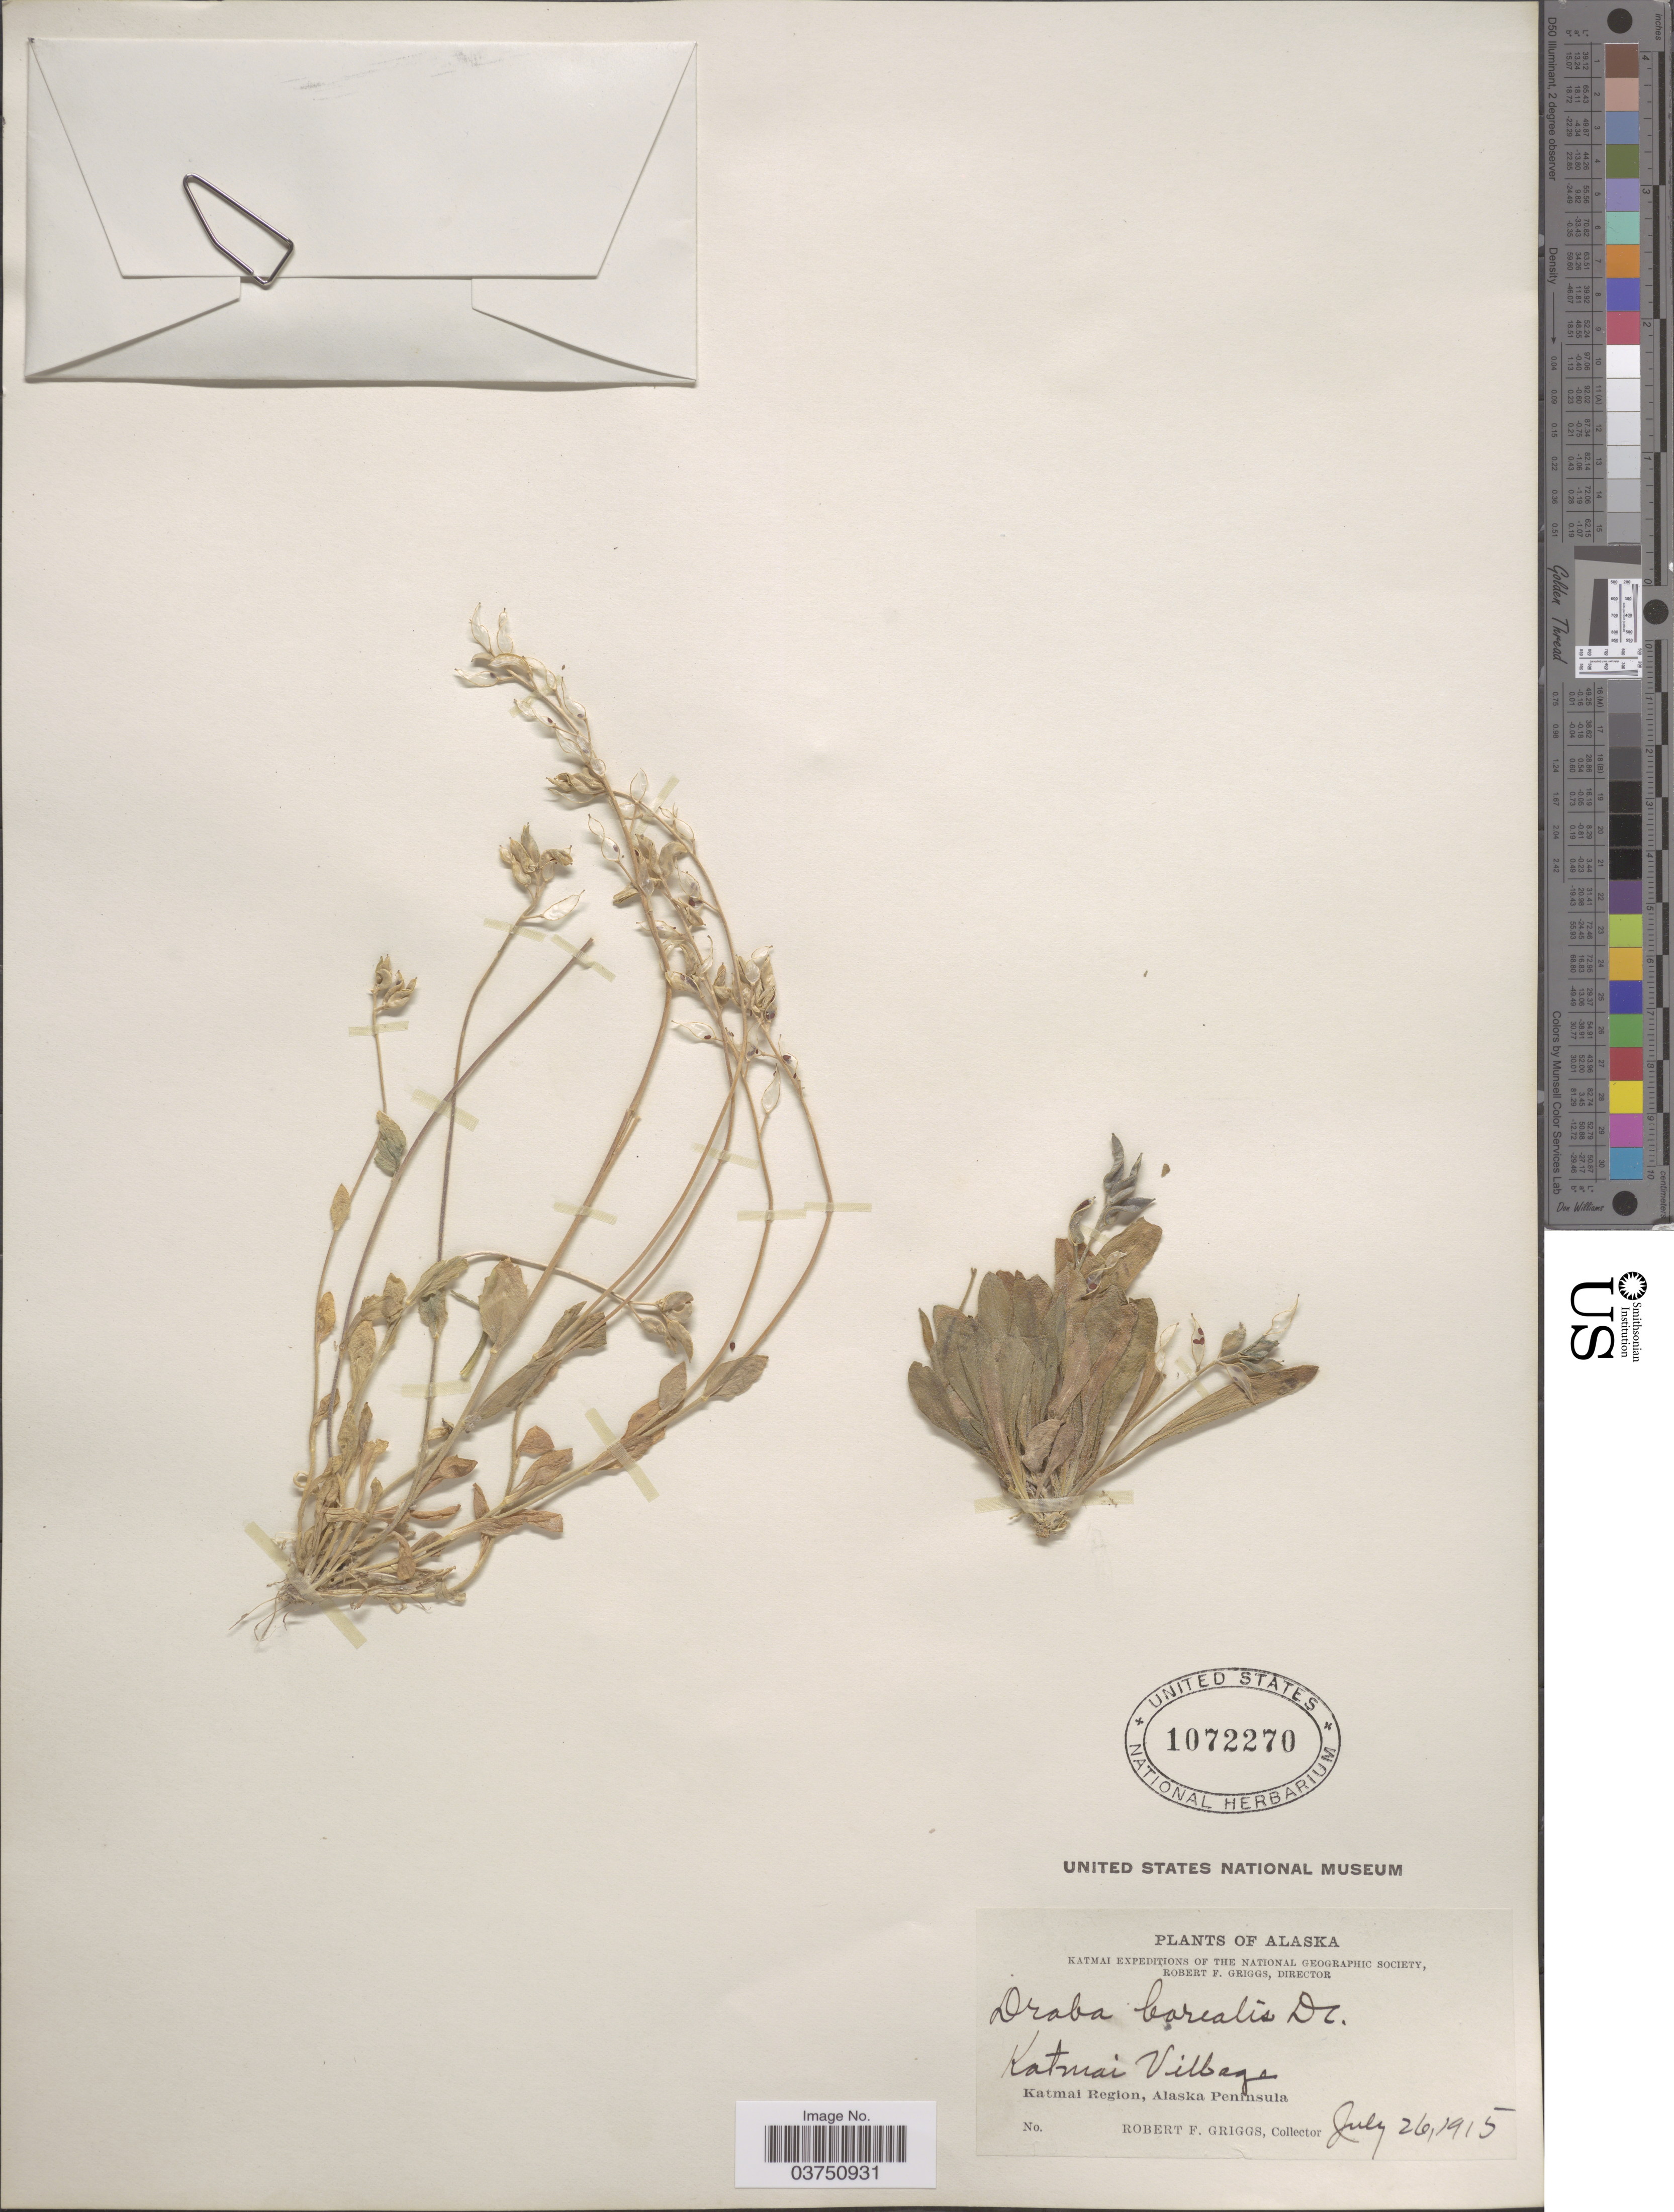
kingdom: Plantae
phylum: Tracheophyta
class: Magnoliopsida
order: Brassicales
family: Brassicaceae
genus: Draba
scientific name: Draba borealis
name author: DC.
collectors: R. F. Griggs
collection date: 1915-07-26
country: United States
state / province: Alaska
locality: Katmai Village, Katmai Region, Alaska Peninsula.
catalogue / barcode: US 1072270